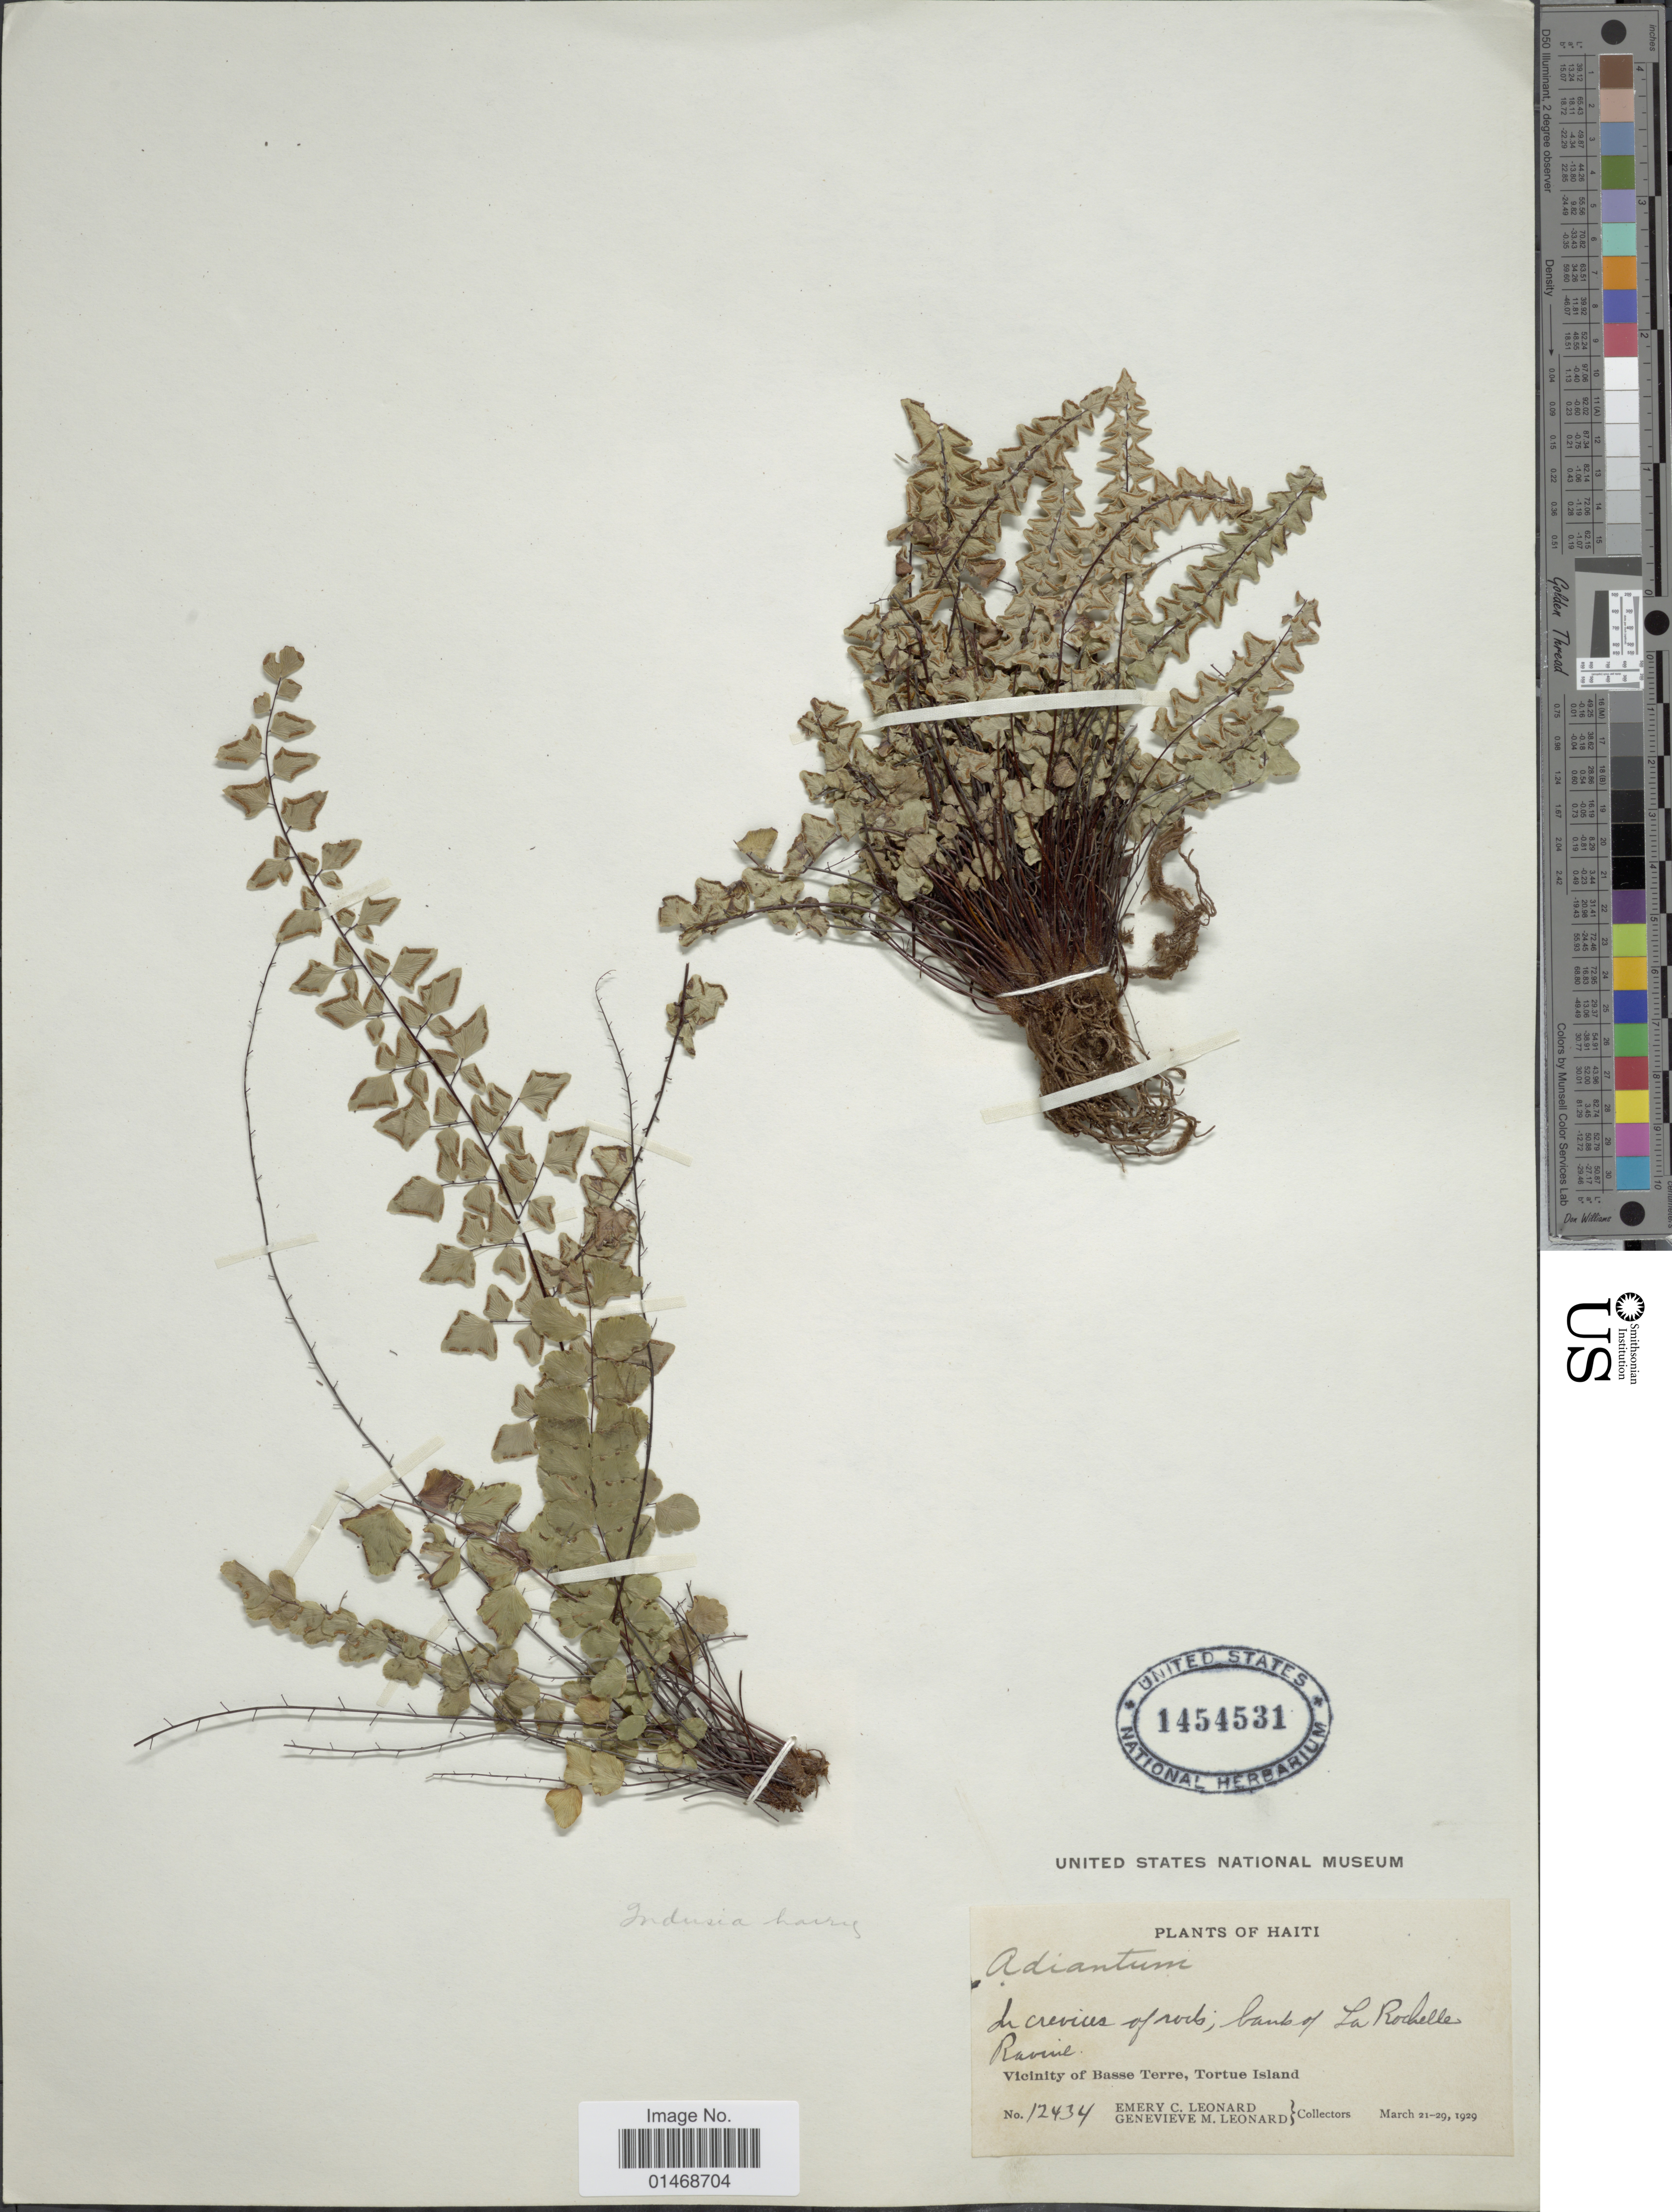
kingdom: Plantae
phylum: Tracheophyta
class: Polypodiopsida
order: Polypodiales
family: Pteridaceae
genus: Adiantum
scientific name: Adiantum deltoideum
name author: Sw.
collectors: E. C. Leonard & G. M. Leonard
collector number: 12434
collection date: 1929-03-21/1929-03-29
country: Haiti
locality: In crevices of rcks; bank of La Rochelle Ravine, Vicinity of Basse Terre, Tortue Island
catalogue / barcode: US 1454531